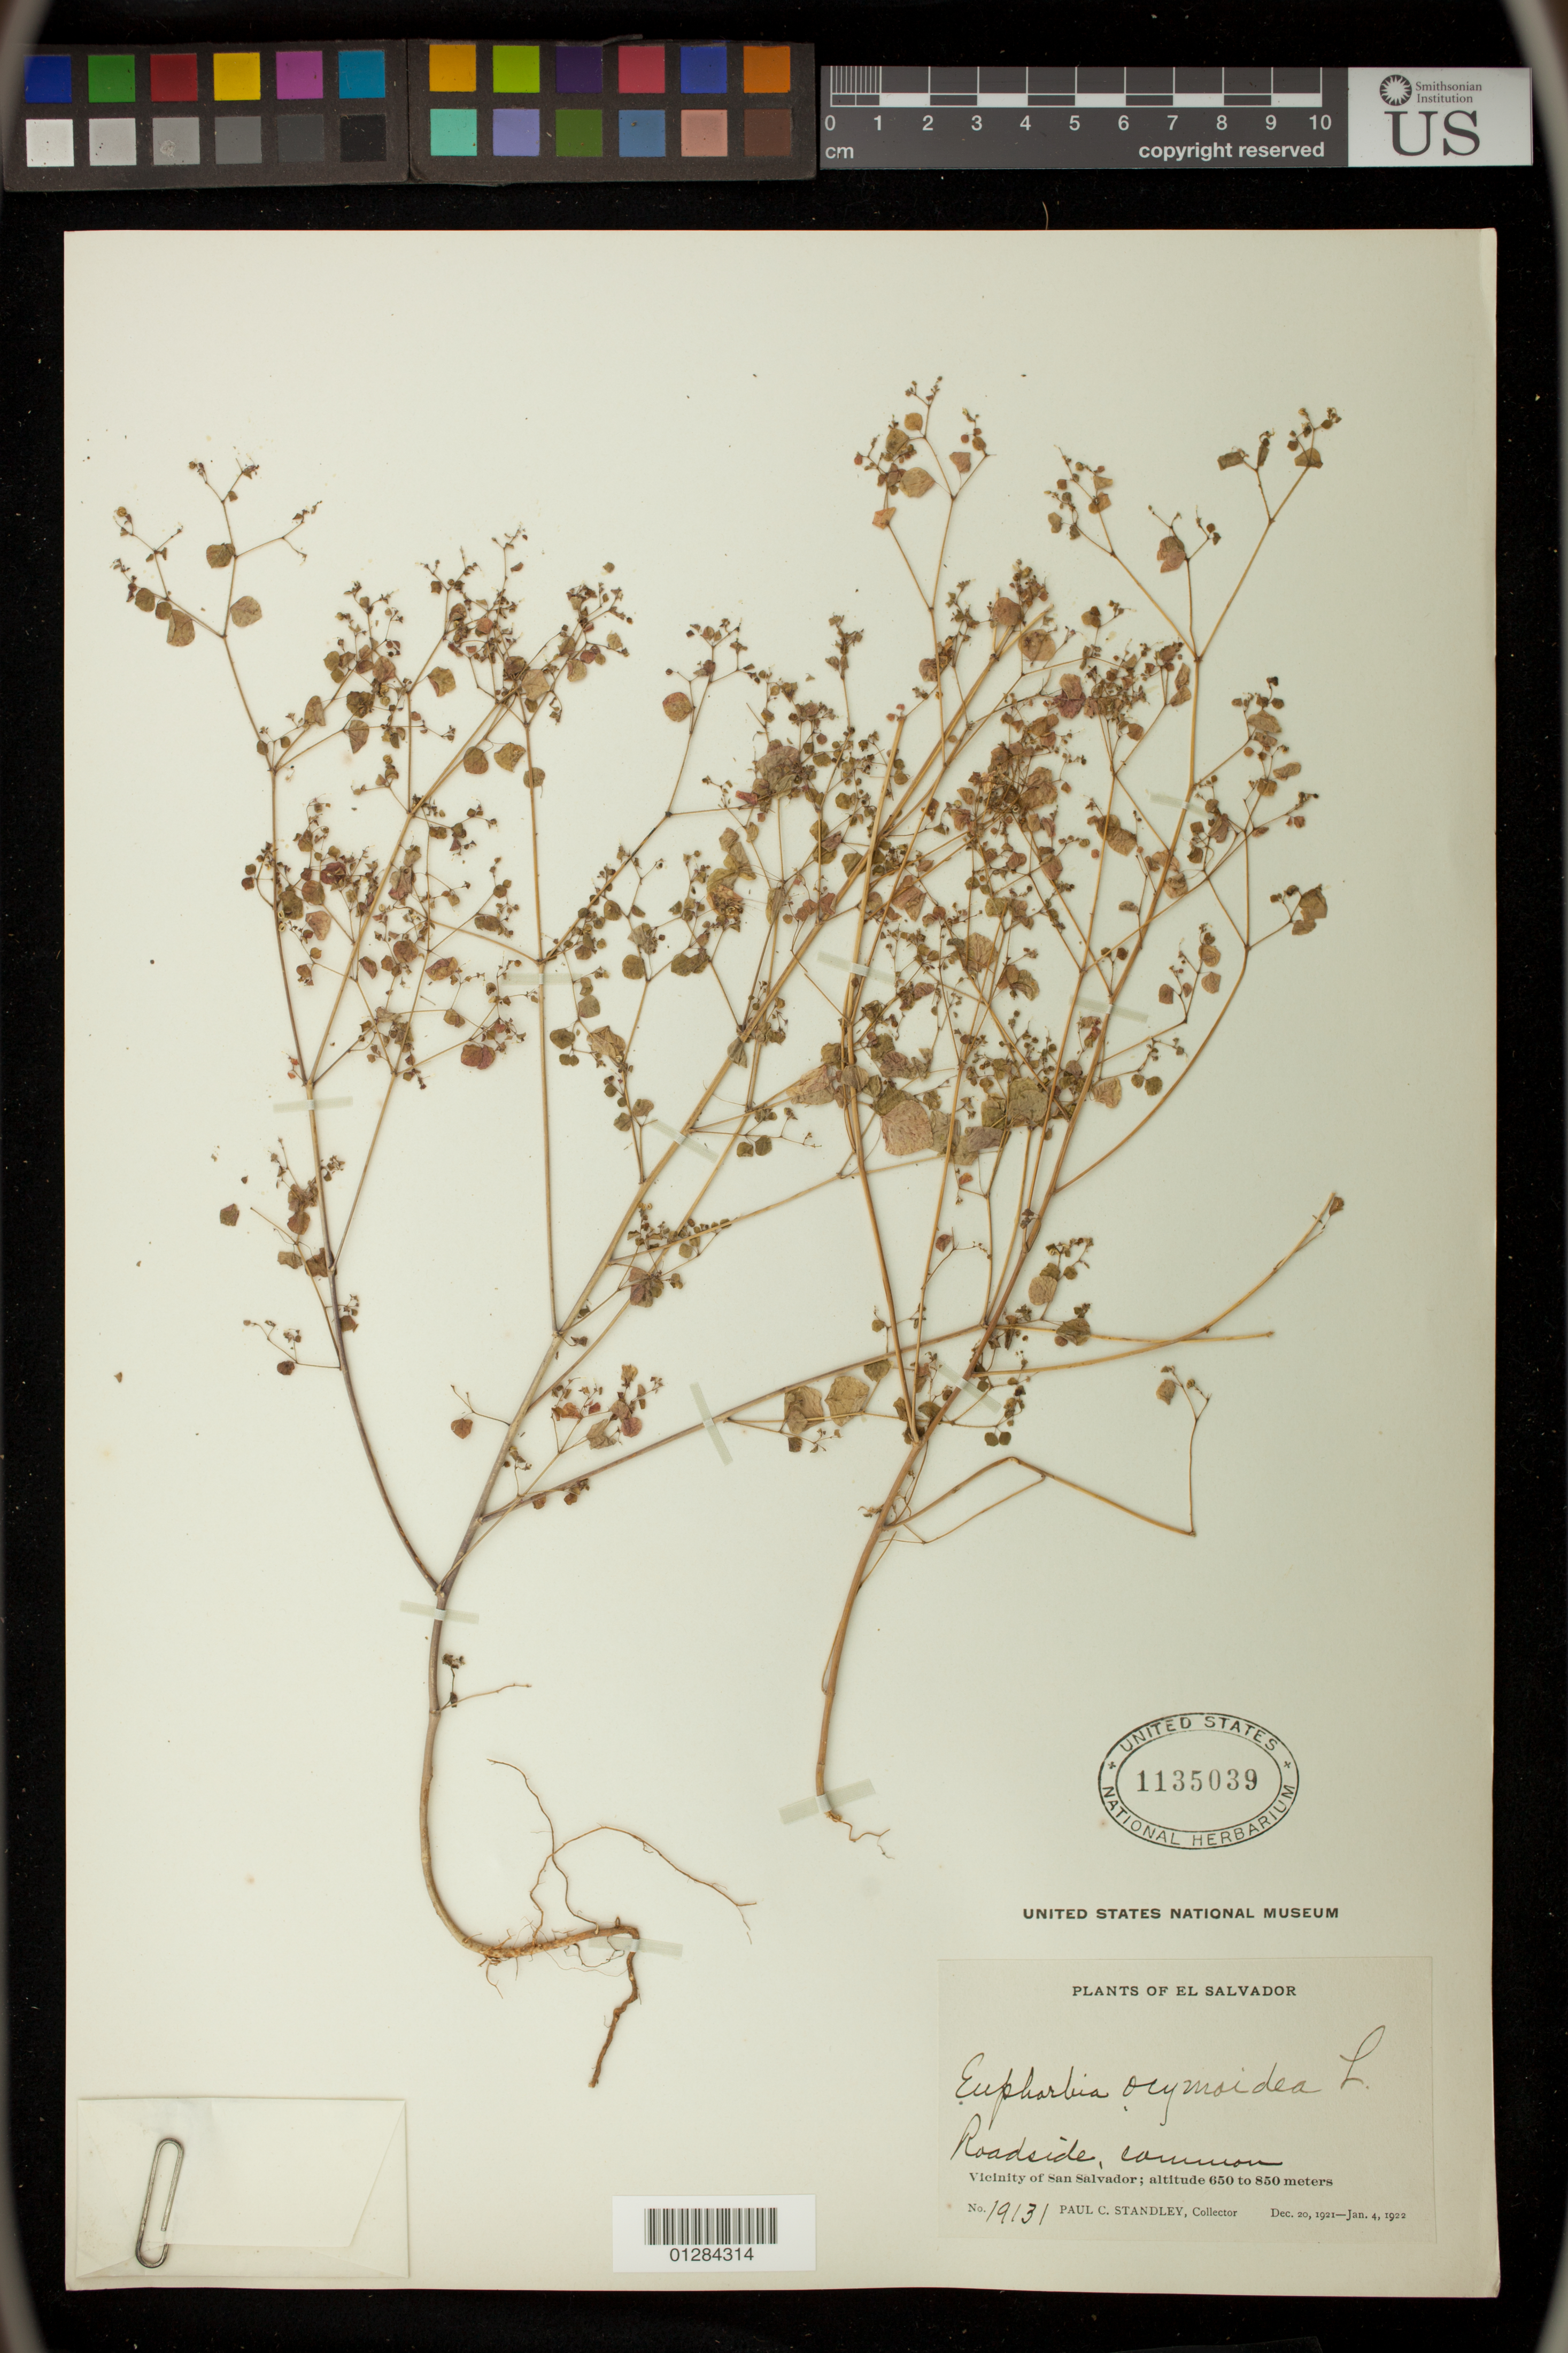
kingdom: Plantae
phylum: Tracheophyta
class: Magnoliopsida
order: Malpighiales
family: Euphorbiaceae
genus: Euphorbia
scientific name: Euphorbia ocymoidea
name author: L.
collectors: P. C. Standley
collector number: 19131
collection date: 1921-12-20/1922-01-04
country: El Salvador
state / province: San Salvador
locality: Vicinity of San Salvador.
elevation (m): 650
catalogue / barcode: US 1135039